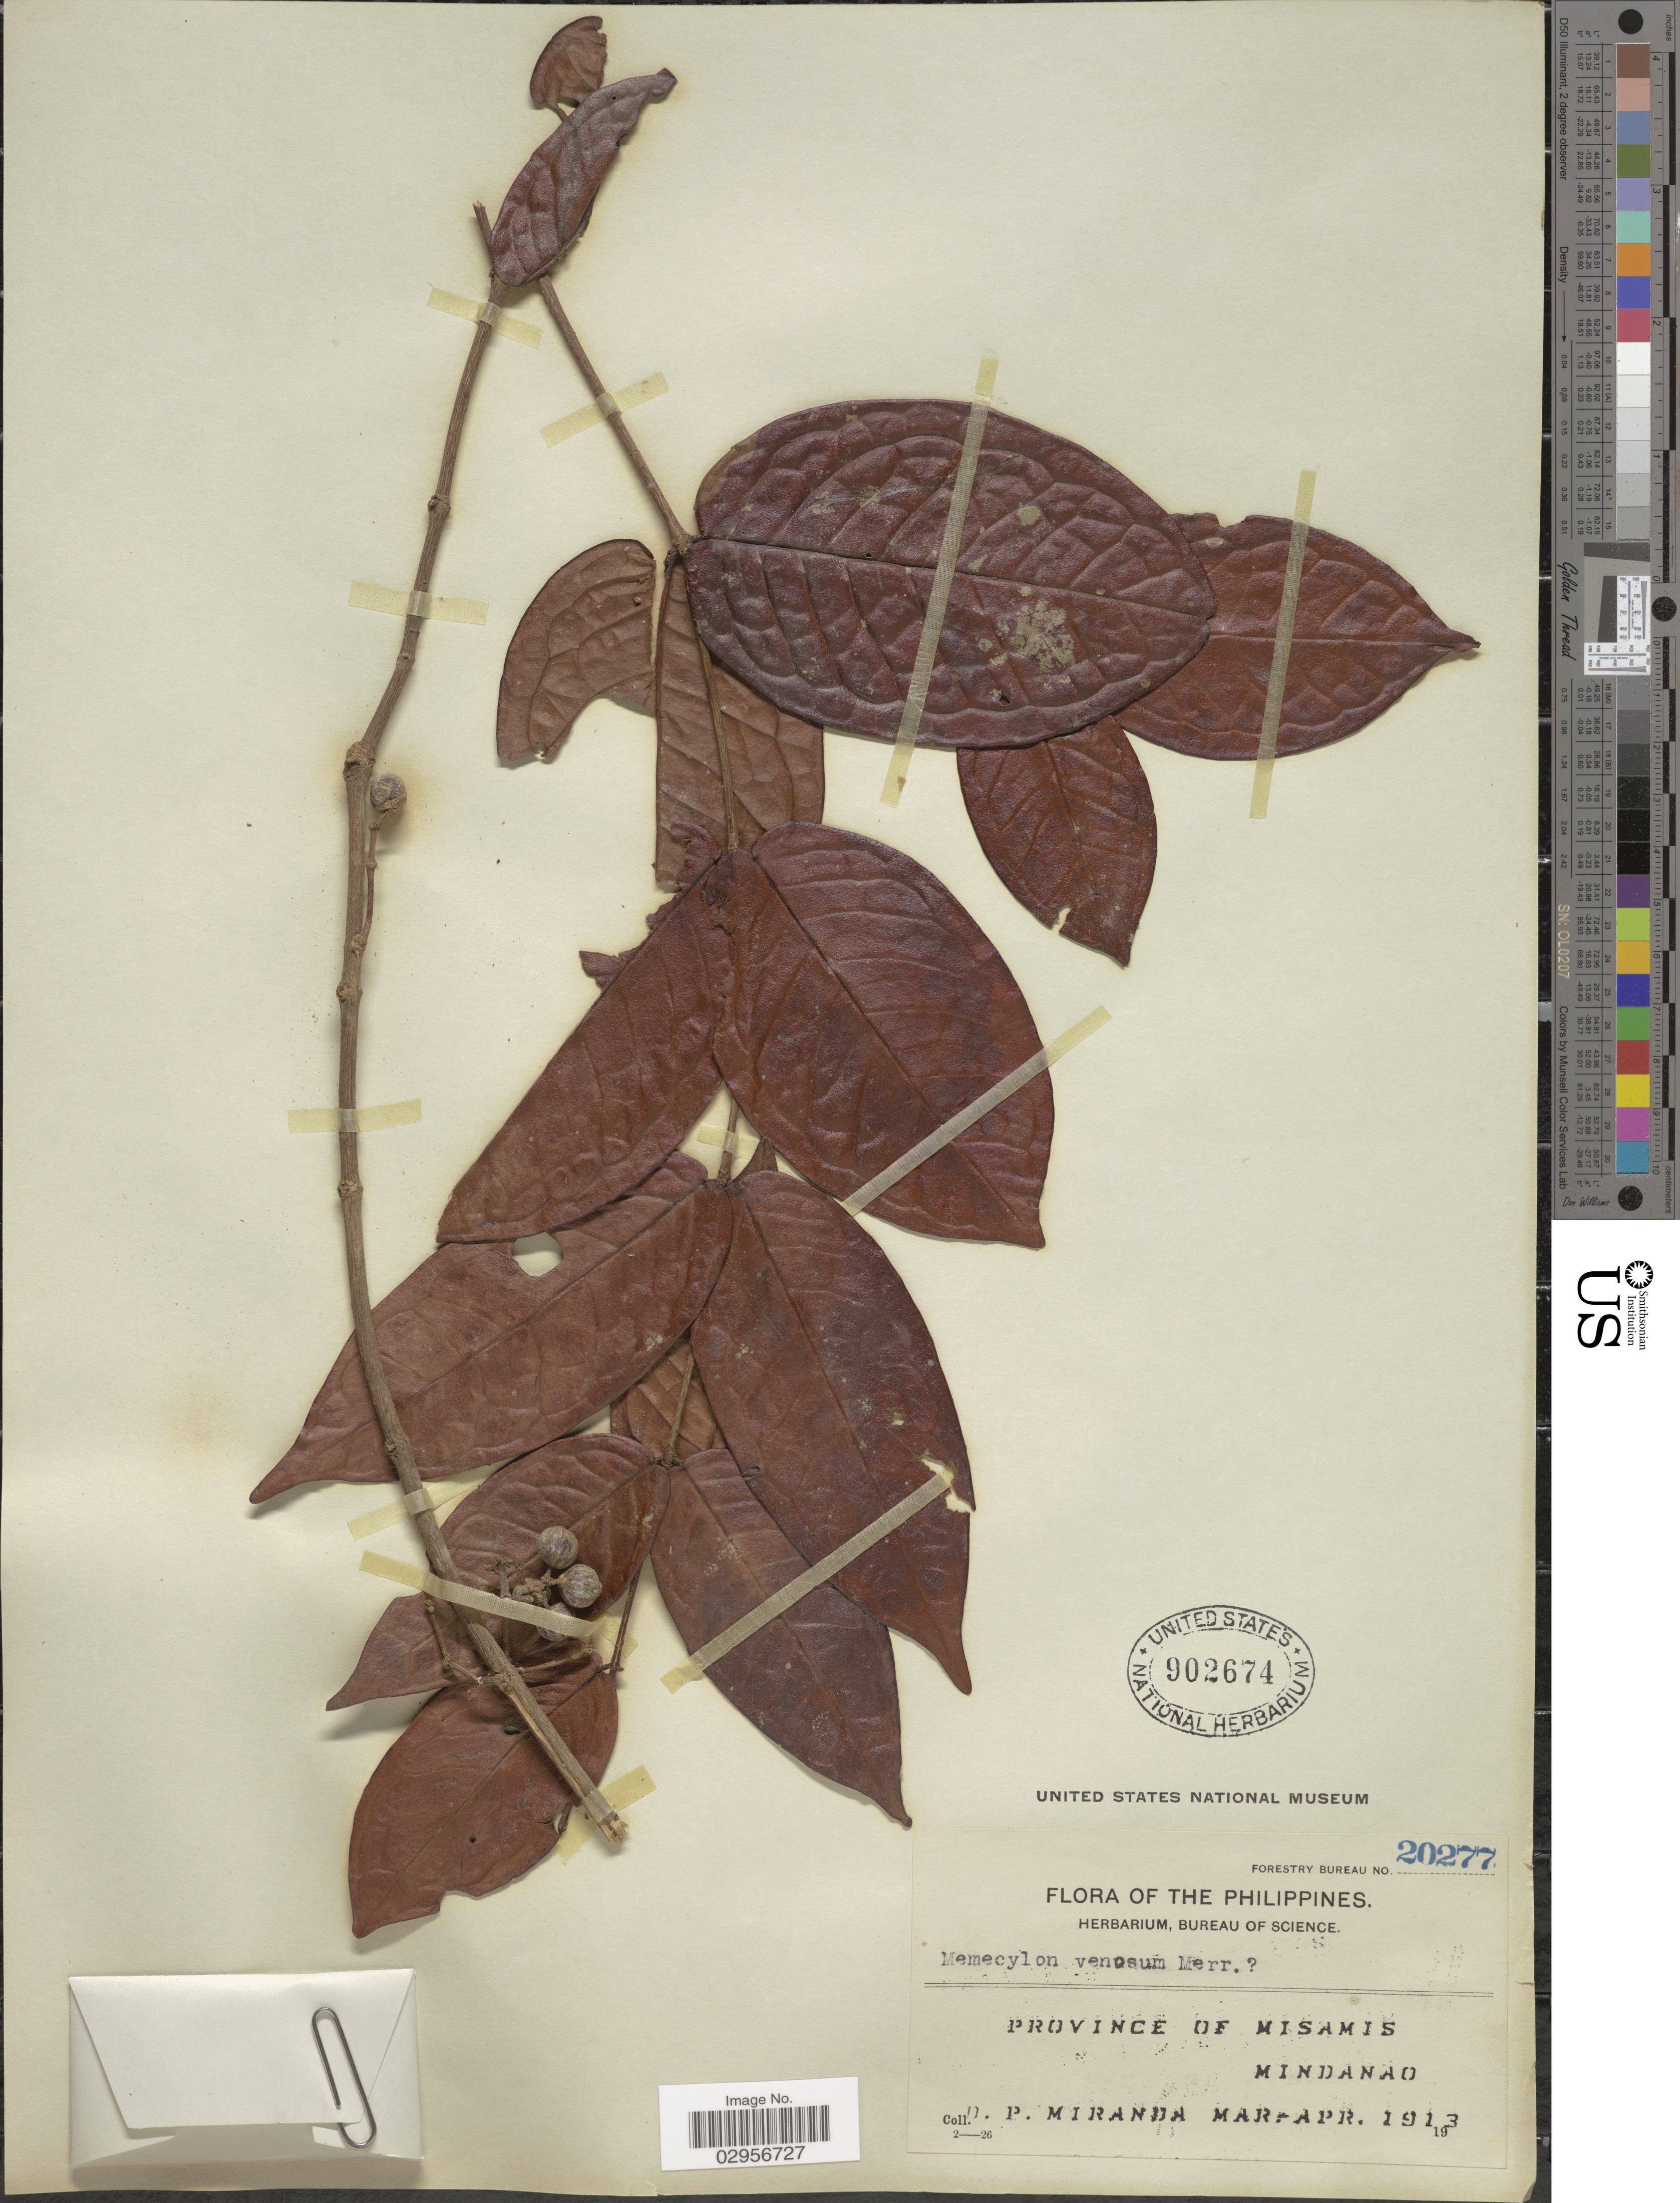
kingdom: Plantae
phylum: Tracheophyta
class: Magnoliopsida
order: Myrtales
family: Melastomataceae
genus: Memecylon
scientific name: Memecylon venosum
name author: Merr.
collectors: D. P. Miranda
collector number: Forestry Bureau 20277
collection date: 1913-03/1913-04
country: Philippines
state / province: Northern Mindanao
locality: Province of Misamis, Mindanao.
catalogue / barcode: US 902674